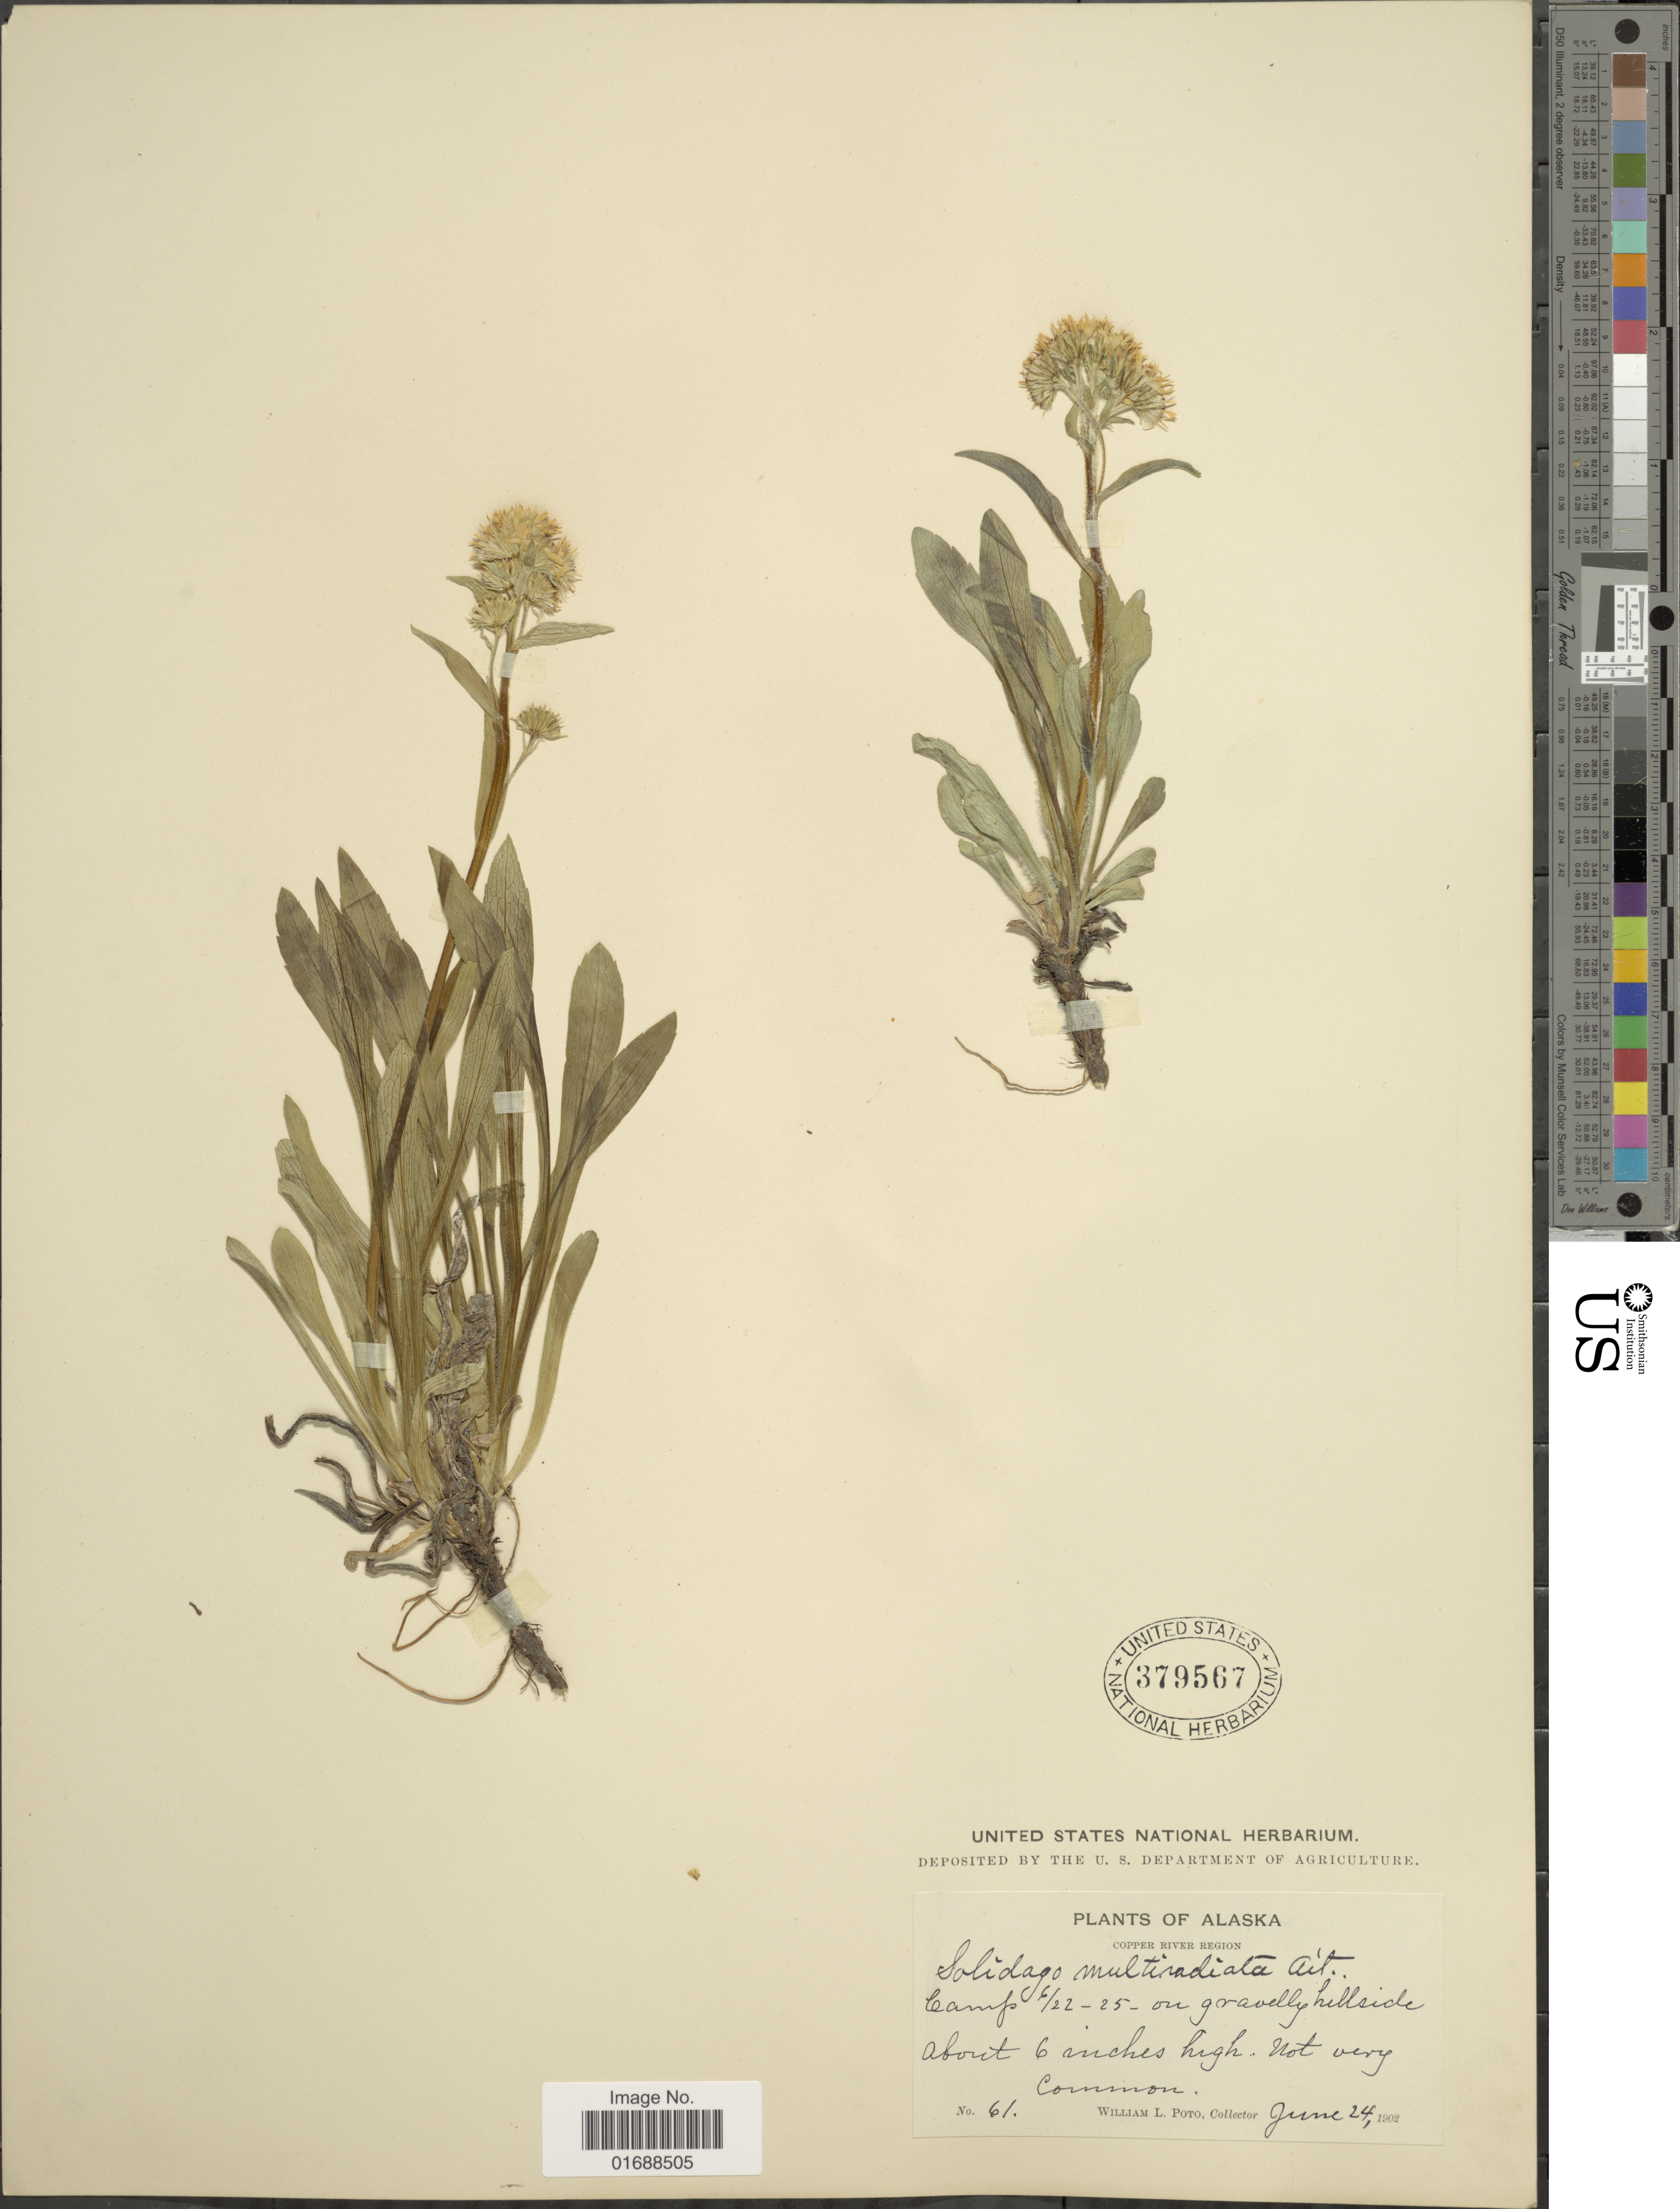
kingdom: Plantae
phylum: Tracheophyta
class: Magnoliopsida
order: Asterales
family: Asteraceae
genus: Solidago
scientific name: Solidago multiradiata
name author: Aiton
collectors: W. Poto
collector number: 61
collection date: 1902-06-24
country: United States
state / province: Alaska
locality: Copper River Region, Camp 6/22-25- on gravelly hillside about 6 inches high, not very common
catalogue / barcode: US 379567